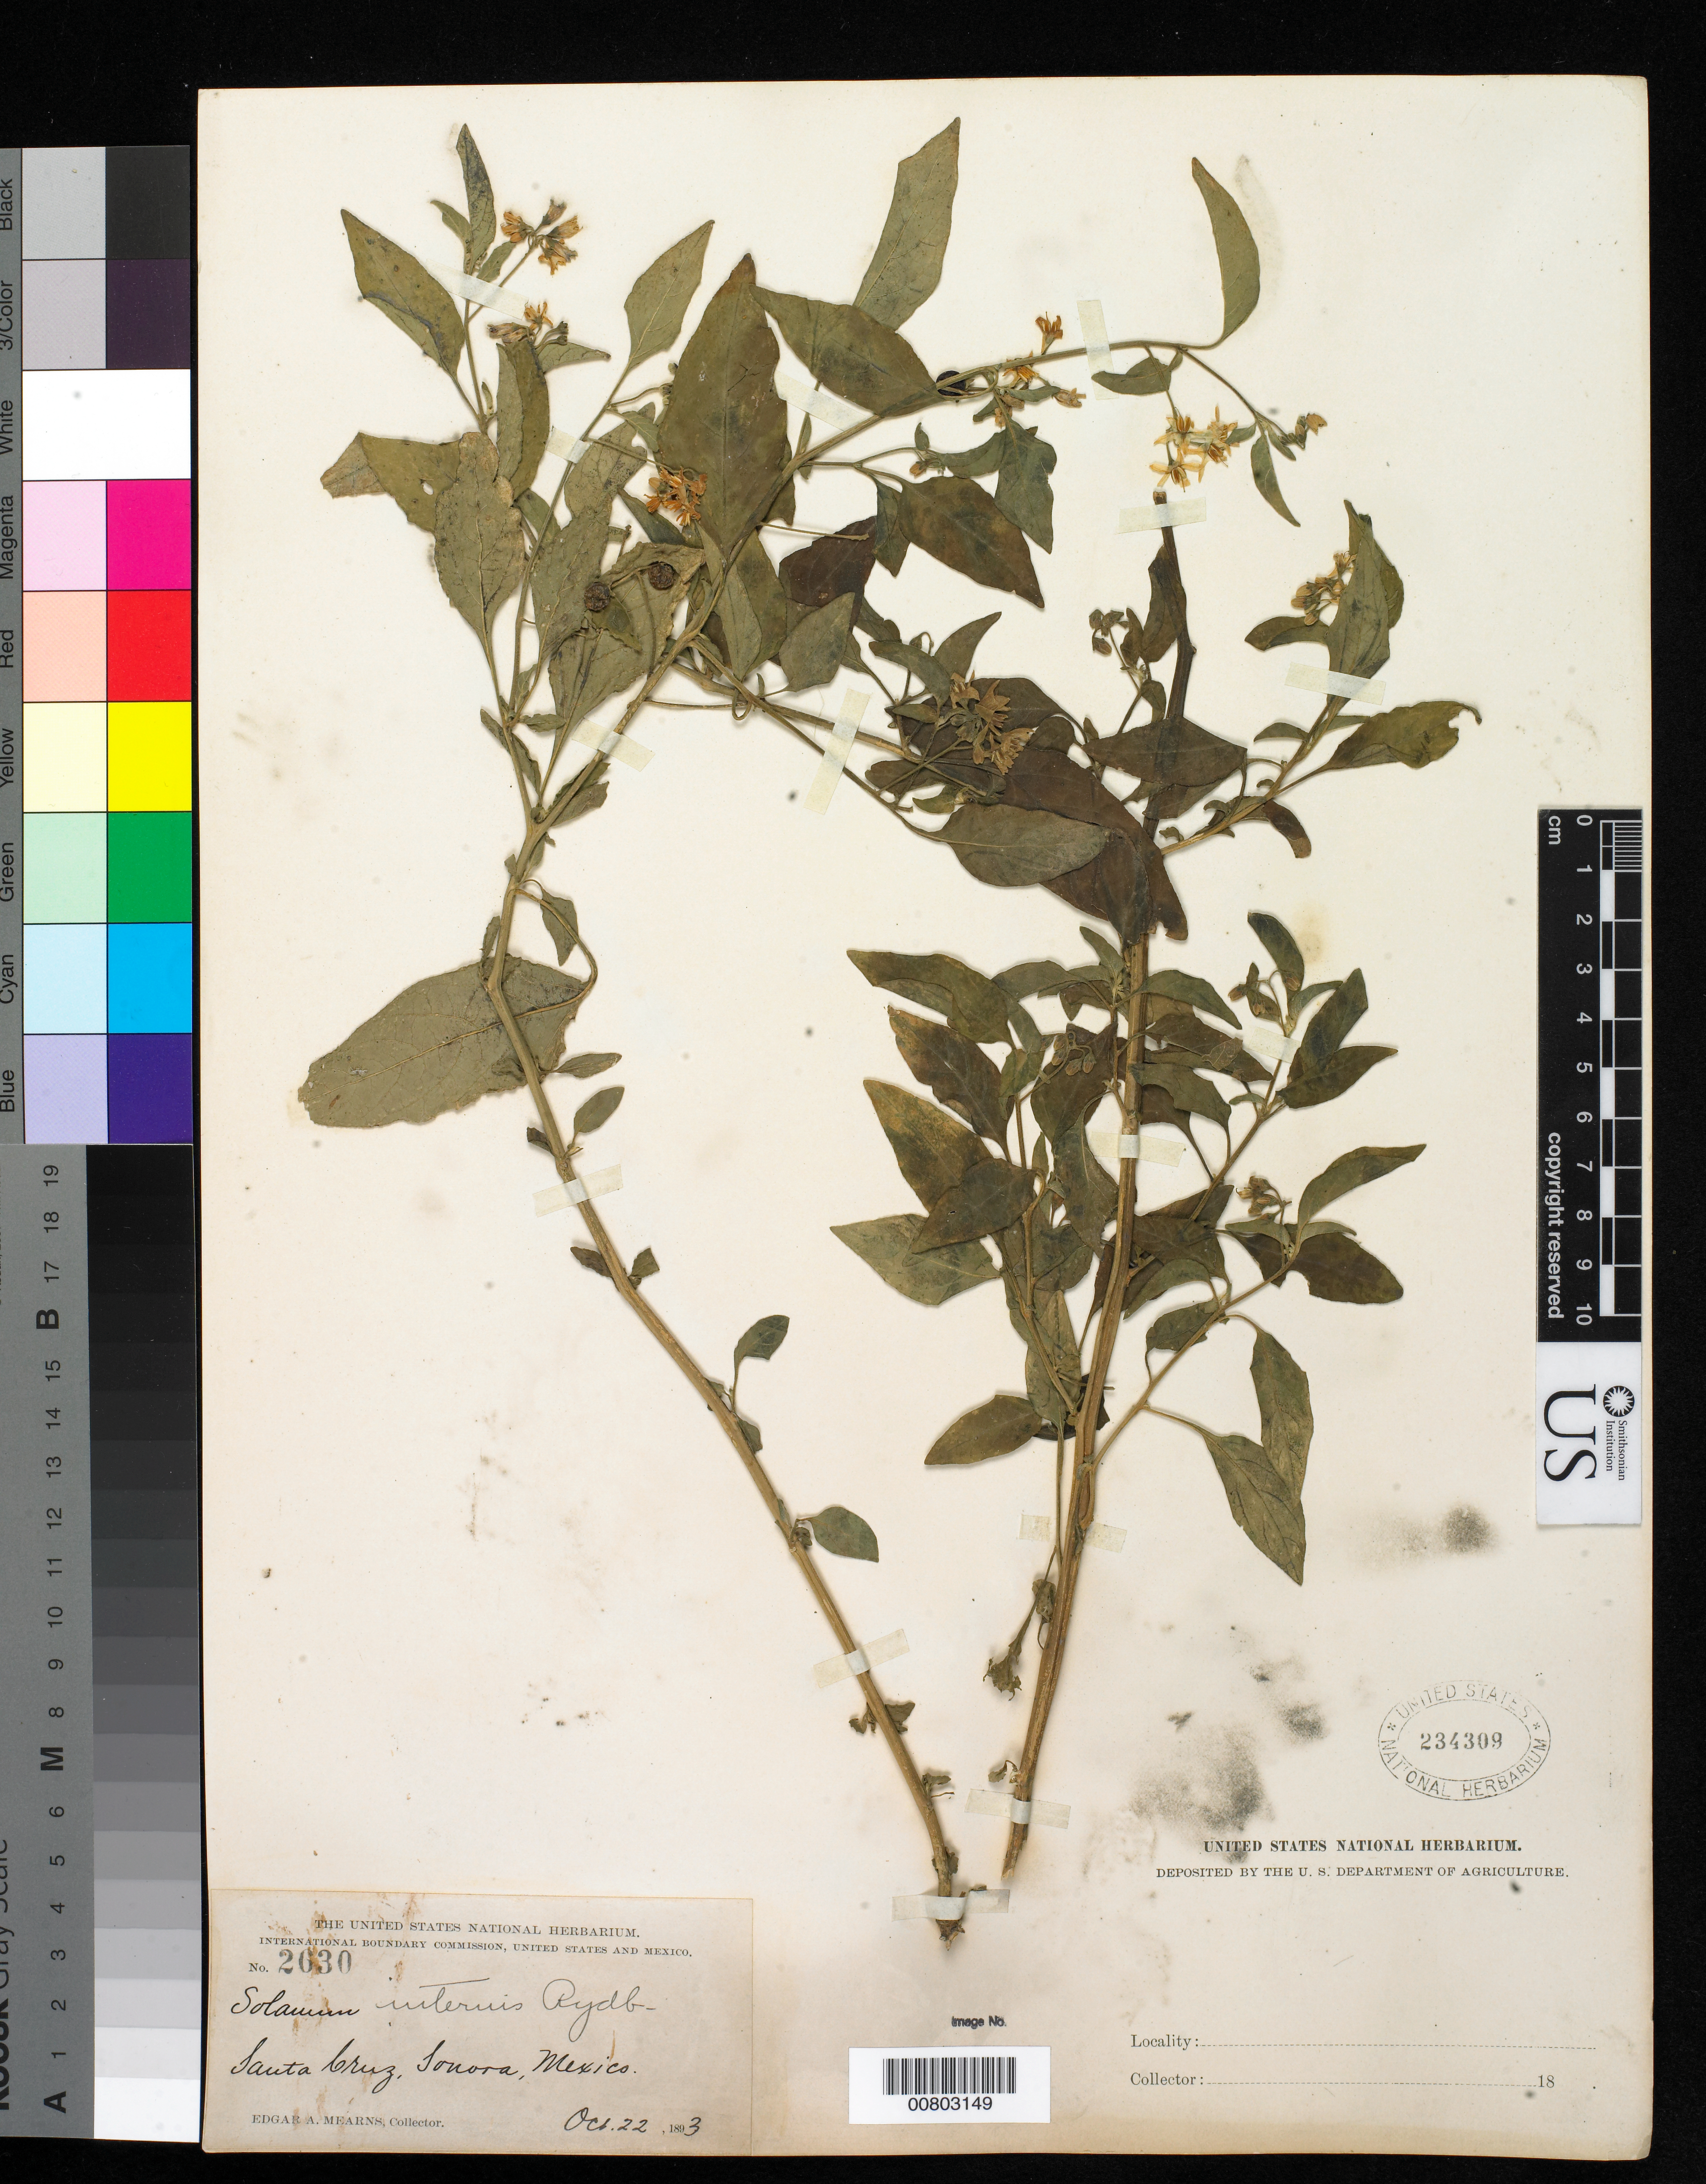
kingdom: Plantae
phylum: Tracheophyta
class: Magnoliopsida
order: Solanales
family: Solanaceae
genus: Solanum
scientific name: Solanum douglasii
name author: Dunal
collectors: E. A. Mearns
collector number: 2630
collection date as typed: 22 Oct 1893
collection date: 1893-10-22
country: Mexico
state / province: Sonora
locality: Santa Cruz, Sonora.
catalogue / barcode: US 234309